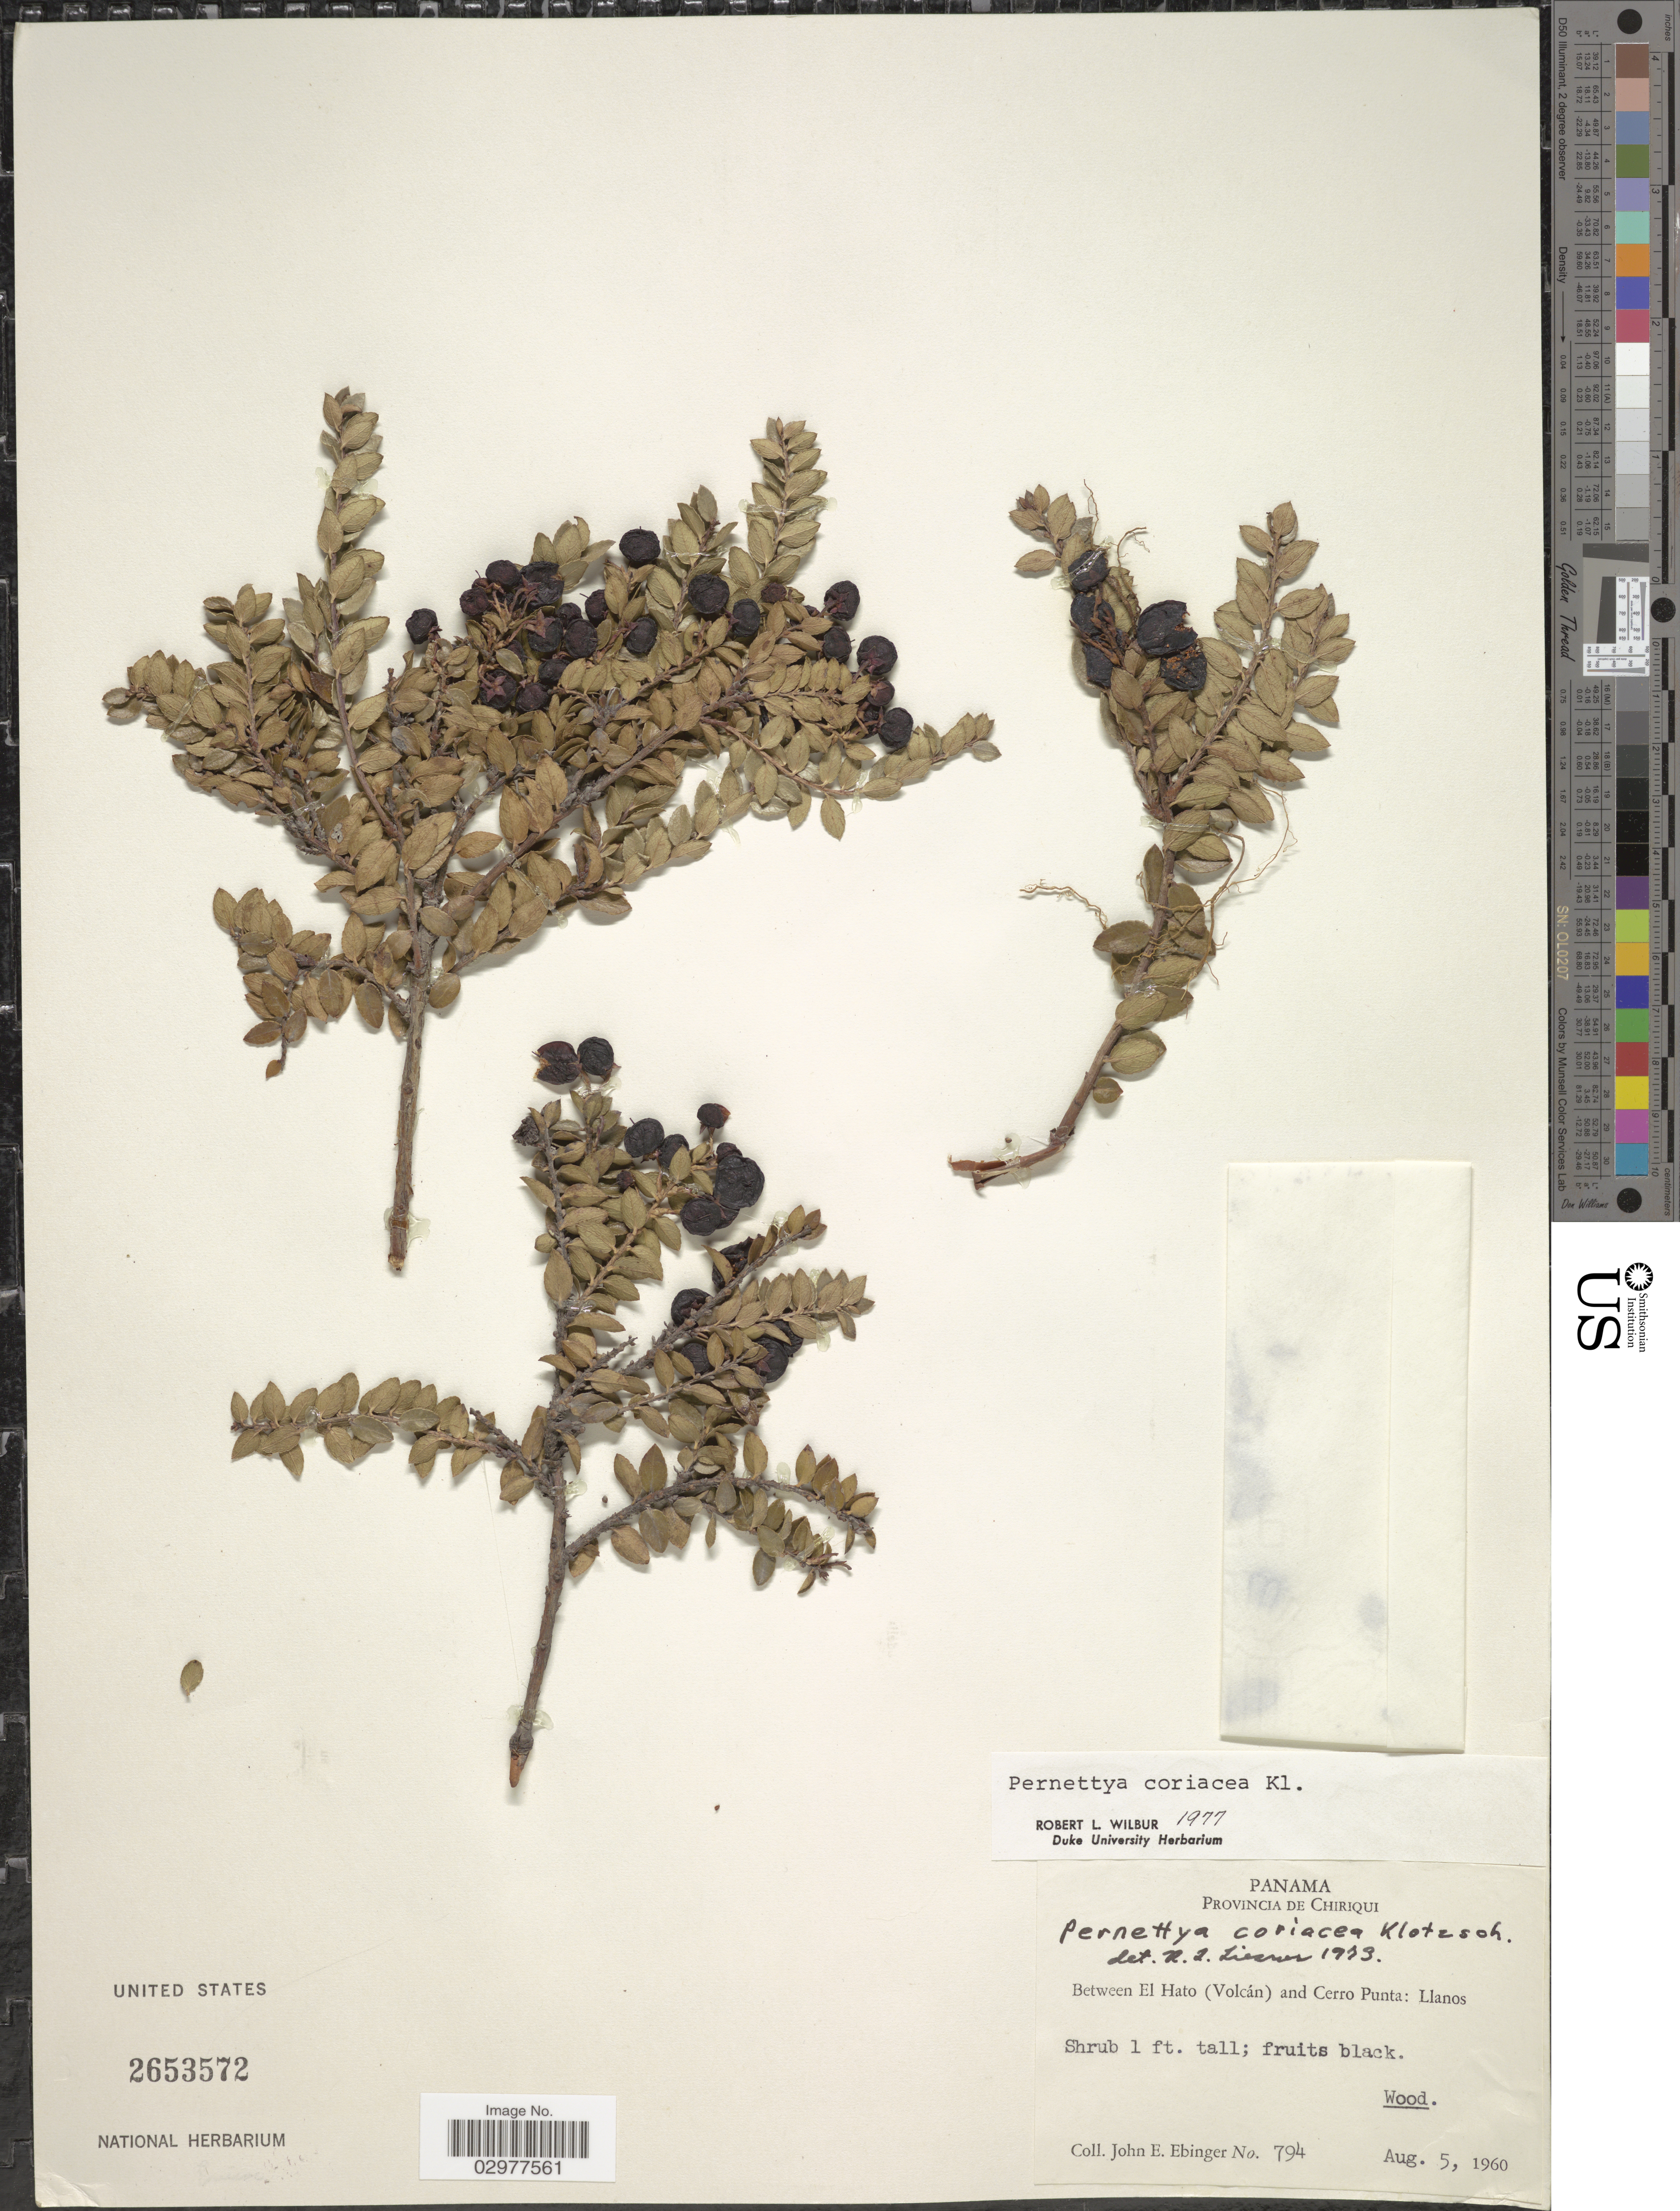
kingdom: Plantae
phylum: Tracheophyta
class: Magnoliopsida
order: Ericales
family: Ericaceae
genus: Pernettya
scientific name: Pernettya prostrata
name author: (Cav.) DC.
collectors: J. Ebinger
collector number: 794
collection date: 1960-08-05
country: Panama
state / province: Chiriqui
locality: Between El Hato (Volcán) and Cerro Punta: Llanos.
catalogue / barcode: US 2653572